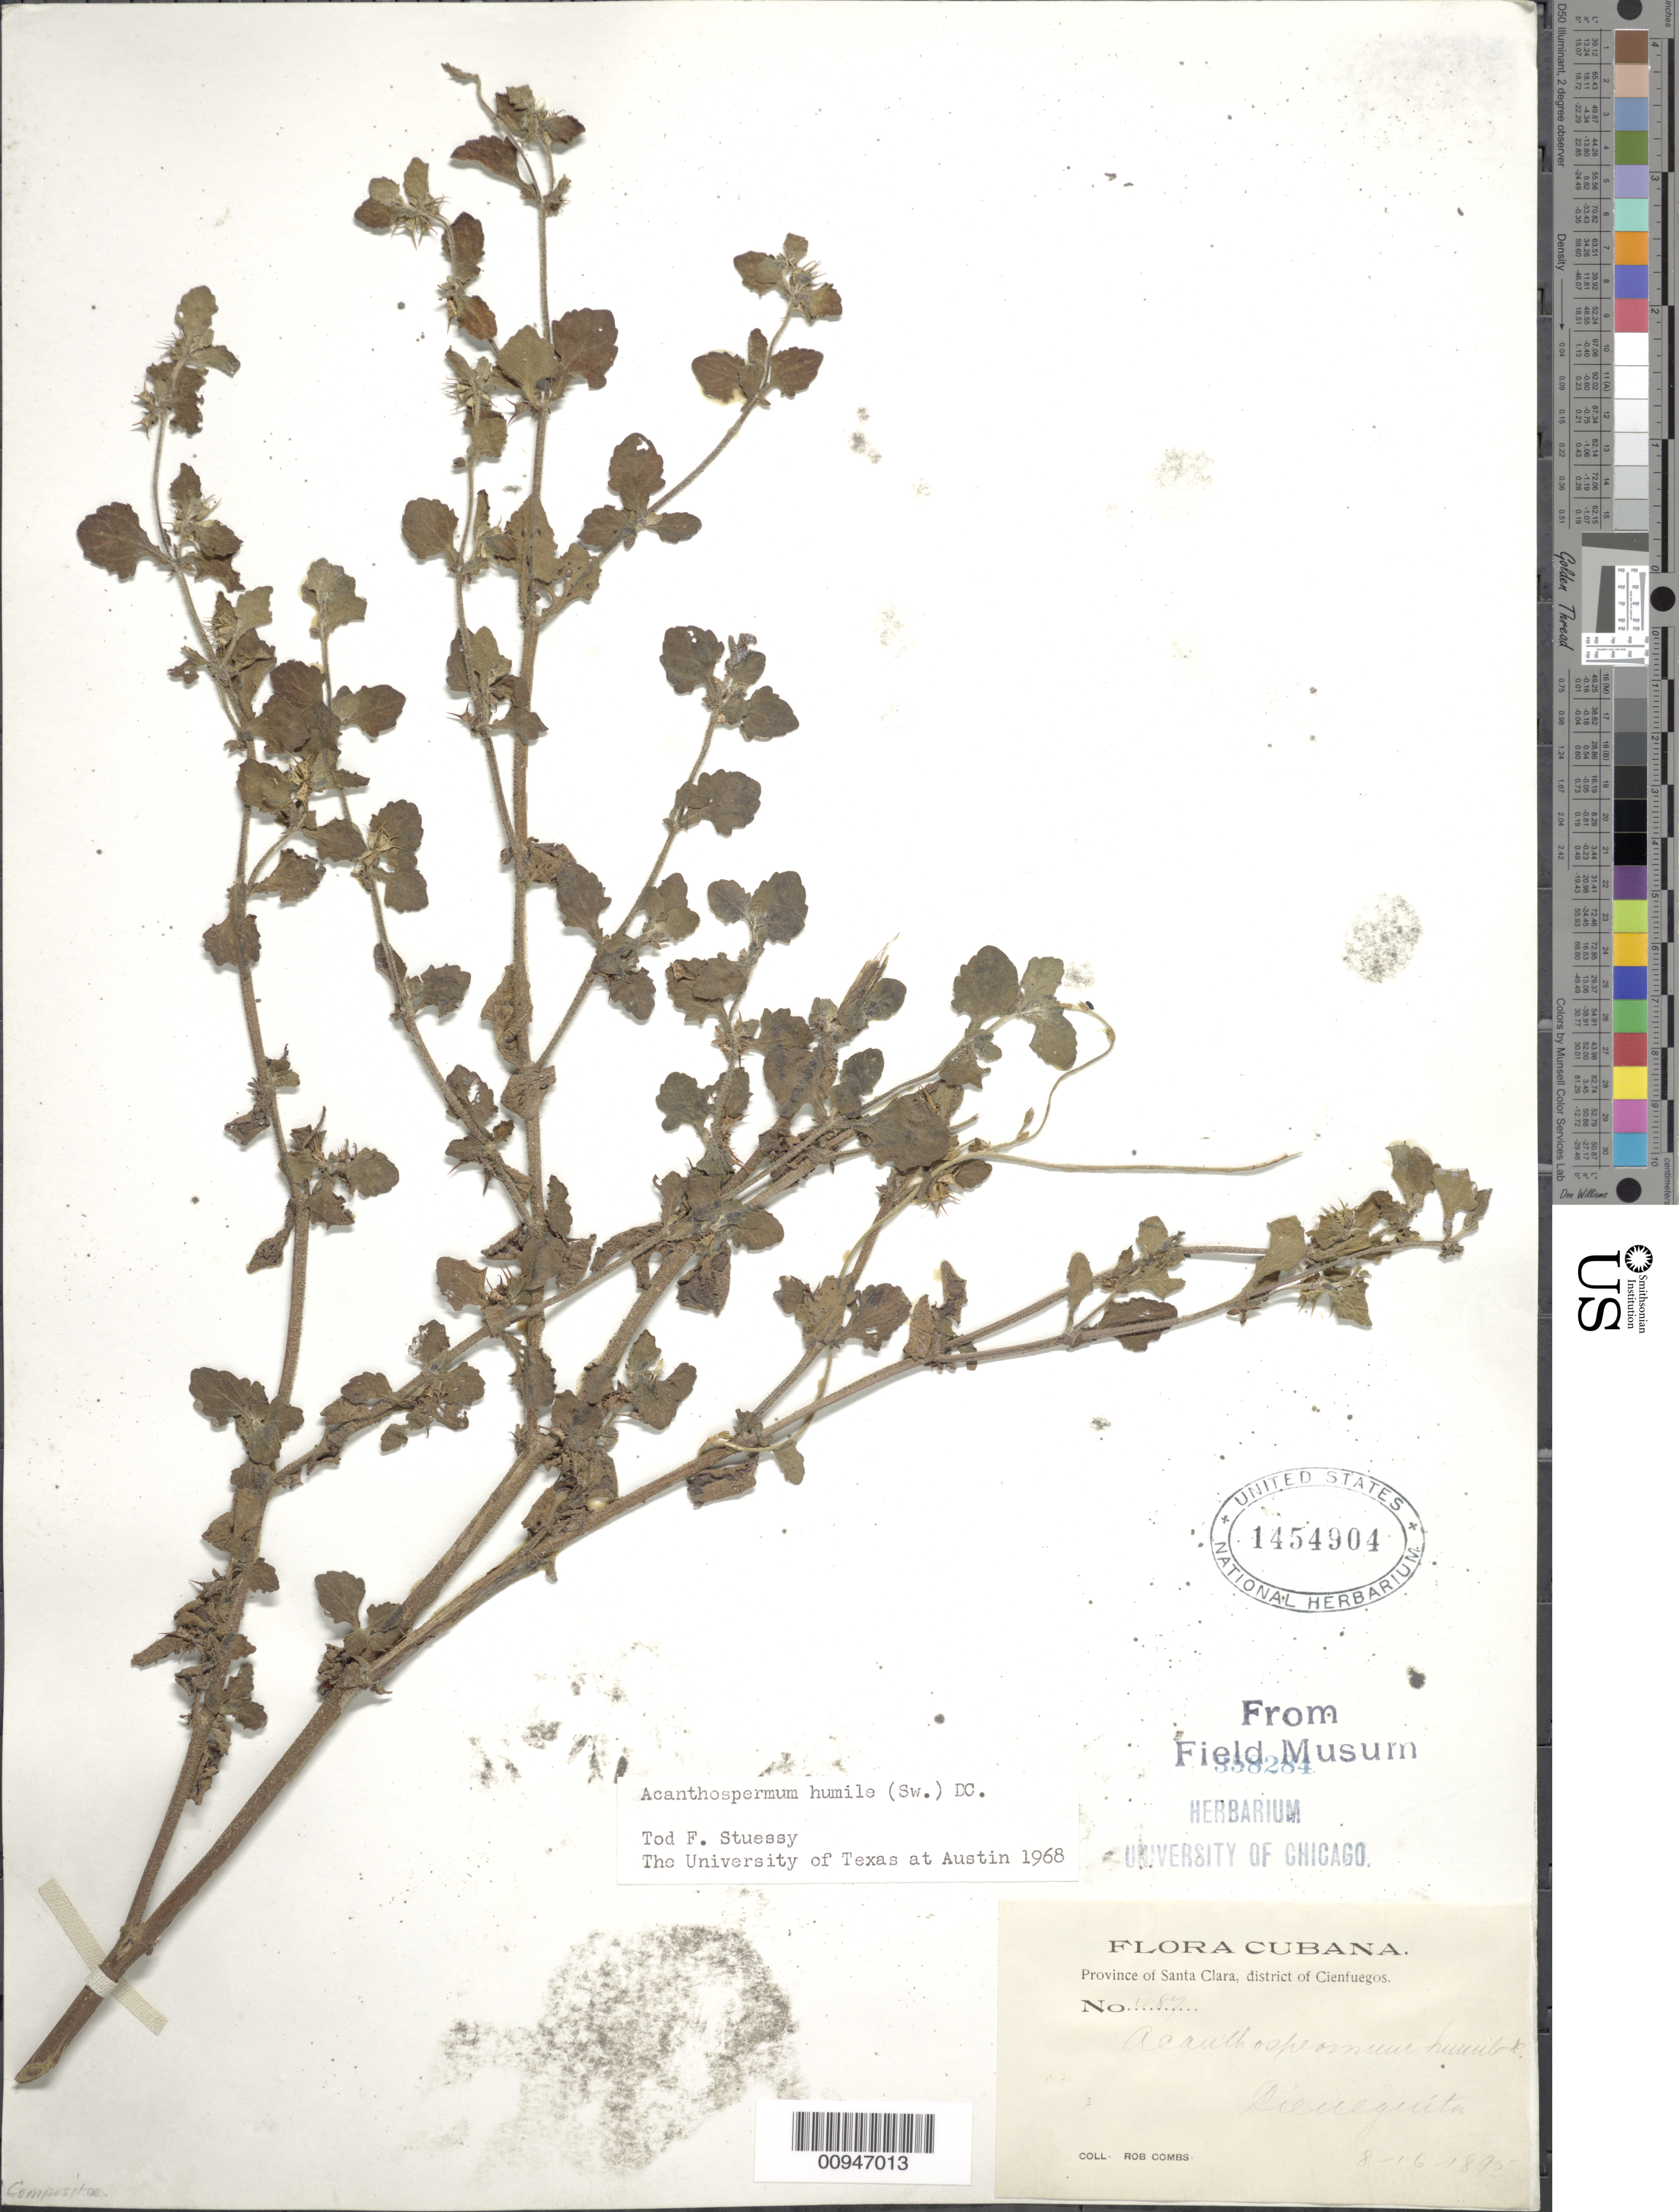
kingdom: Plantae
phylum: Tracheophyta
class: Magnoliopsida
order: Asterales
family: Asteraceae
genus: Acanthospermum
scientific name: Acanthospermum humile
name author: (Sw.) DC.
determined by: Stuessy, T. F.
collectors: R. Combs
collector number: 487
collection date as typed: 16 Aug 1895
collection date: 1895-08-16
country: Cuba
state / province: Santa Clara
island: Cuba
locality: District of Cienfuegos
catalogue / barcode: US 1454904